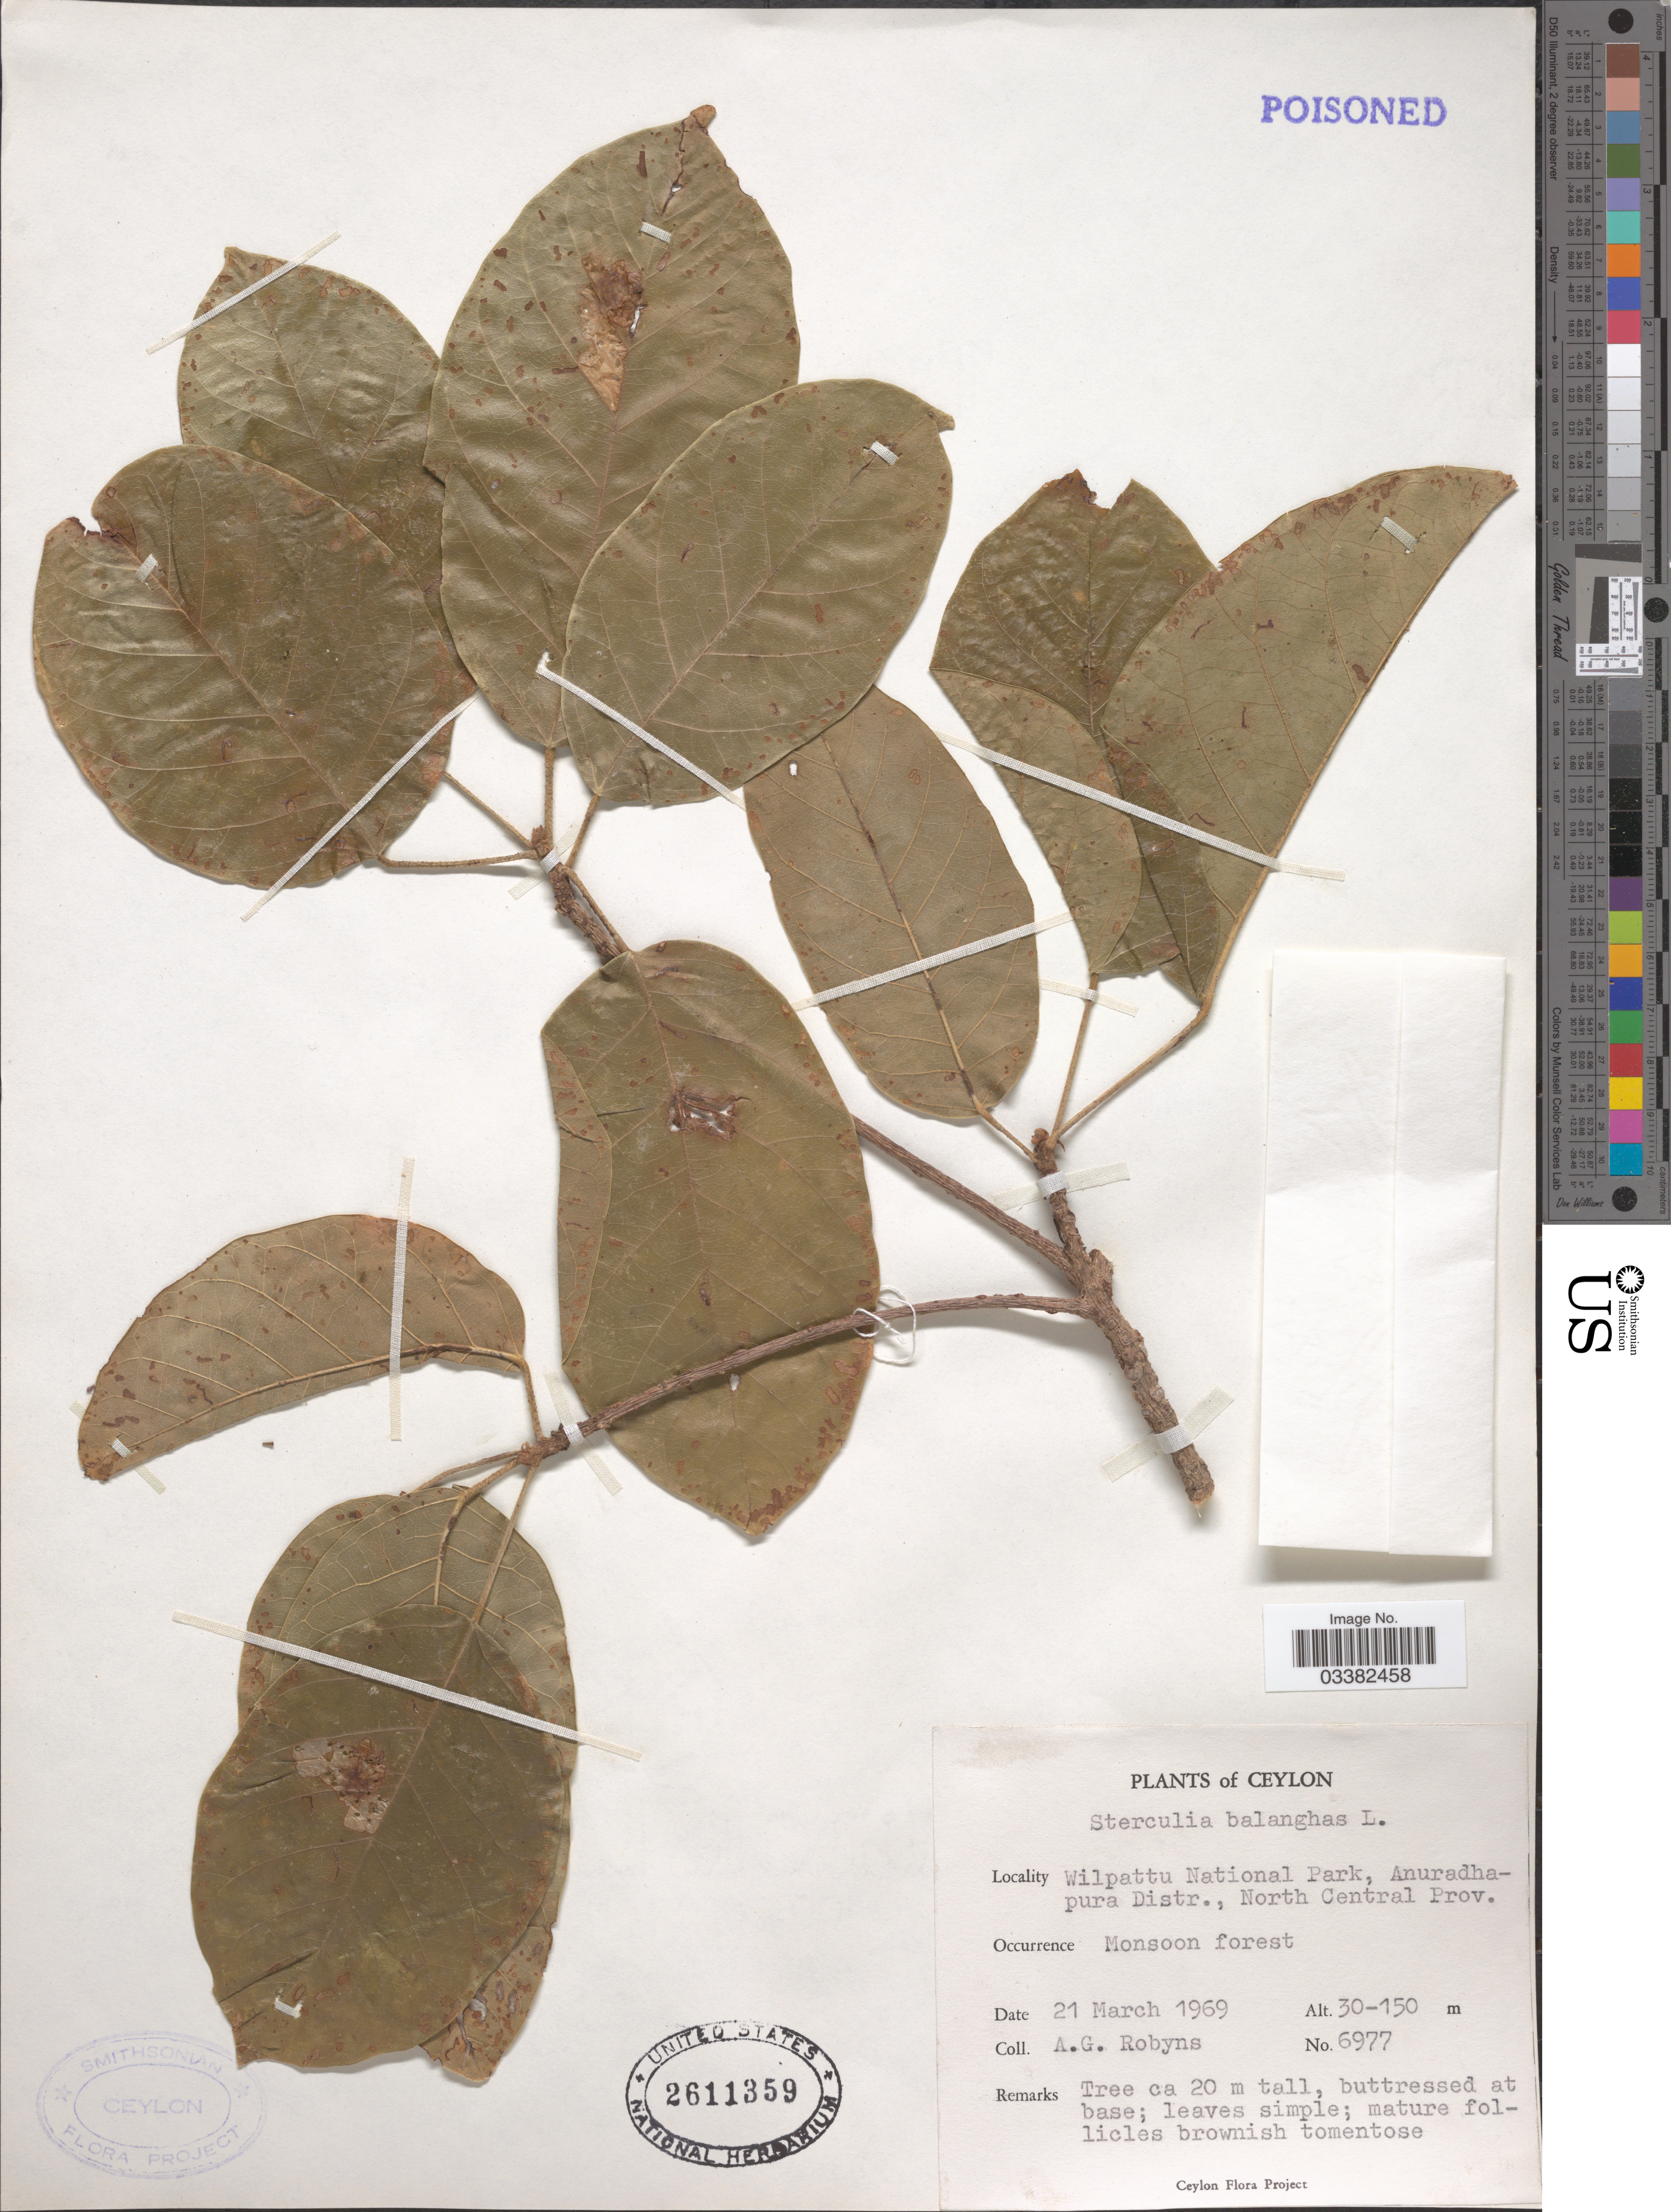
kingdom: Plantae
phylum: Tracheophyta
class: Magnoliopsida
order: Malvales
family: Malvaceae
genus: Sterculia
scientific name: Sterculia balanghas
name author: L.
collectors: A. G. Robyns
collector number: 6977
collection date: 1969-03-21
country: Sri Lanka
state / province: North Central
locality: Ceylon. Wilpattu National Park, Anuradhapura Distr., Monsoon forest.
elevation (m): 30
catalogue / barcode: US 2611359